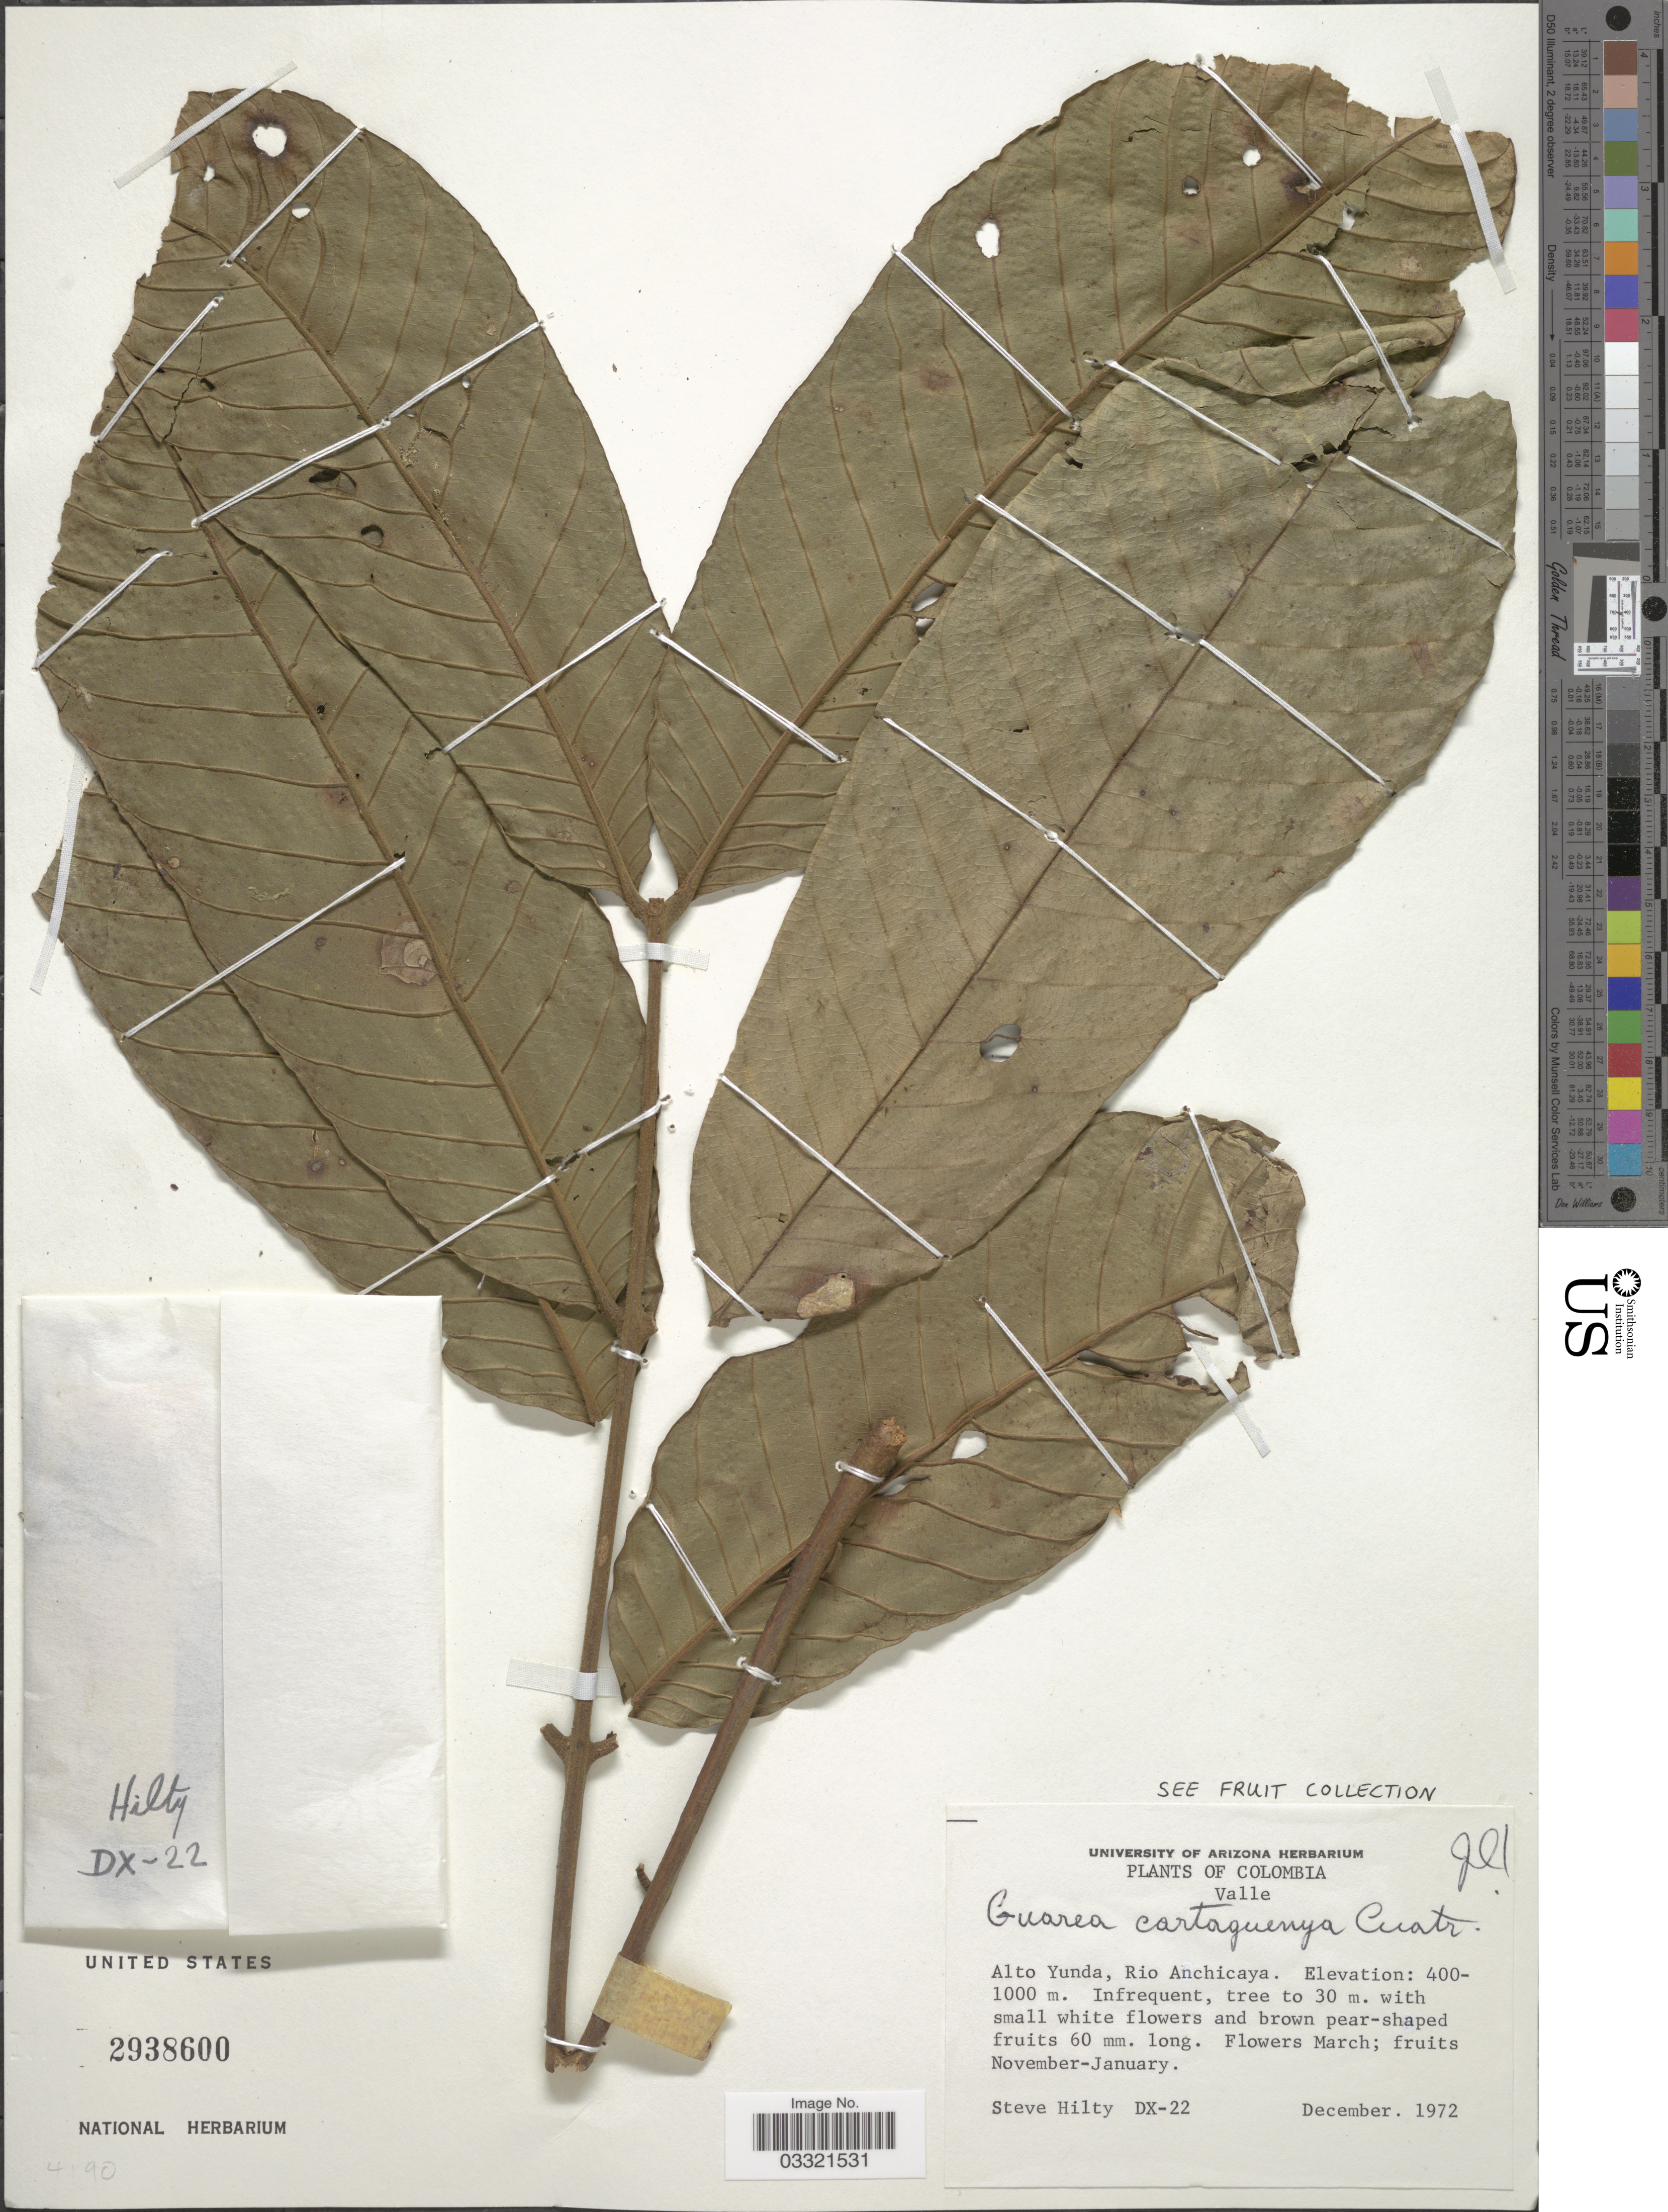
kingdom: Plantae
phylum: Tracheophyta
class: Magnoliopsida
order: Sapindales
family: Meliaceae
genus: Guarea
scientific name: Guarea cartaguenya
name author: Cuatrec.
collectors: S. Hilty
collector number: DX-22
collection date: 1972-12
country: Colombia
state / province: Valle del Cauca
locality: Valle. Alto Yunda, Rio Anchicaya.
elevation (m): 400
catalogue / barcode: US 2938600